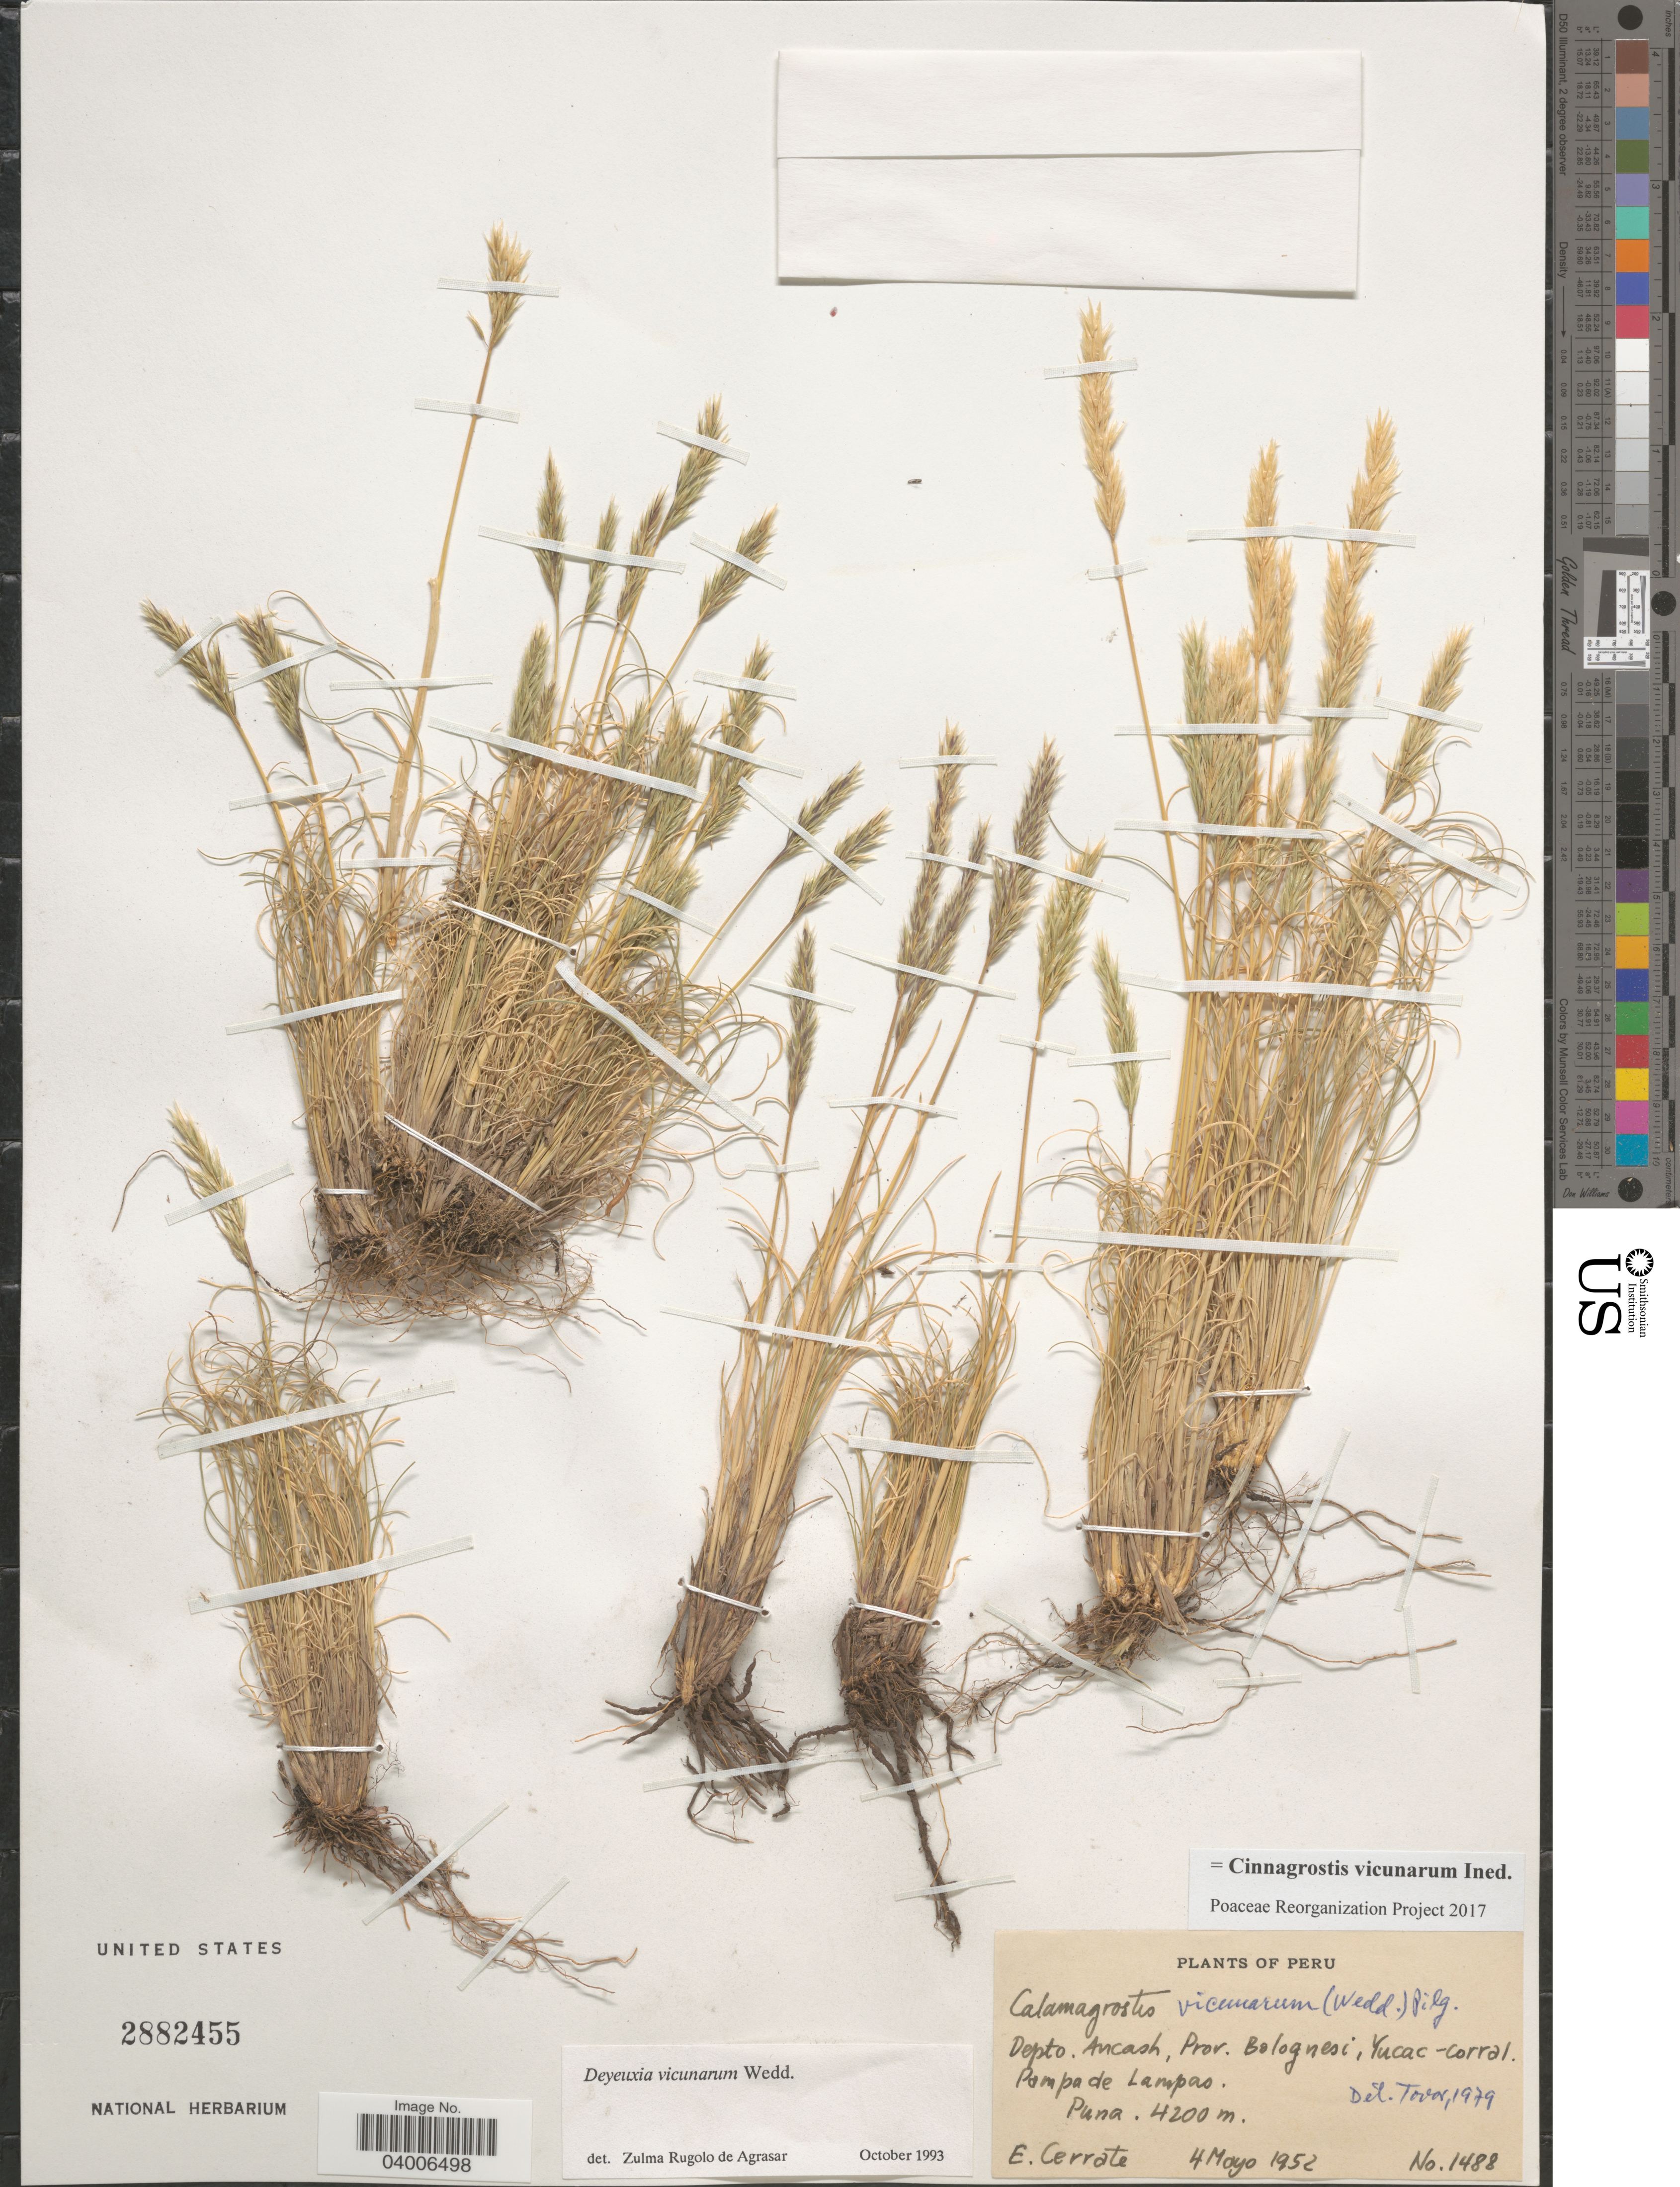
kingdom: Plantae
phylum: Tracheophyta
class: Liliopsida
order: Poales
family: Poaceae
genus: Cinnagrostis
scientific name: Cinnagrostis vicunarum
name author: (Wedd.) P.M. Peterson et al.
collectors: E. Cerrate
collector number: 1488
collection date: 1952-05-04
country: Peru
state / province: Ancash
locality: Depto. Ancash, Prov. Bolognesi; Yucac-Corral. Pampa de Lampas. Puna.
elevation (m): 4200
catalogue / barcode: US 2882455